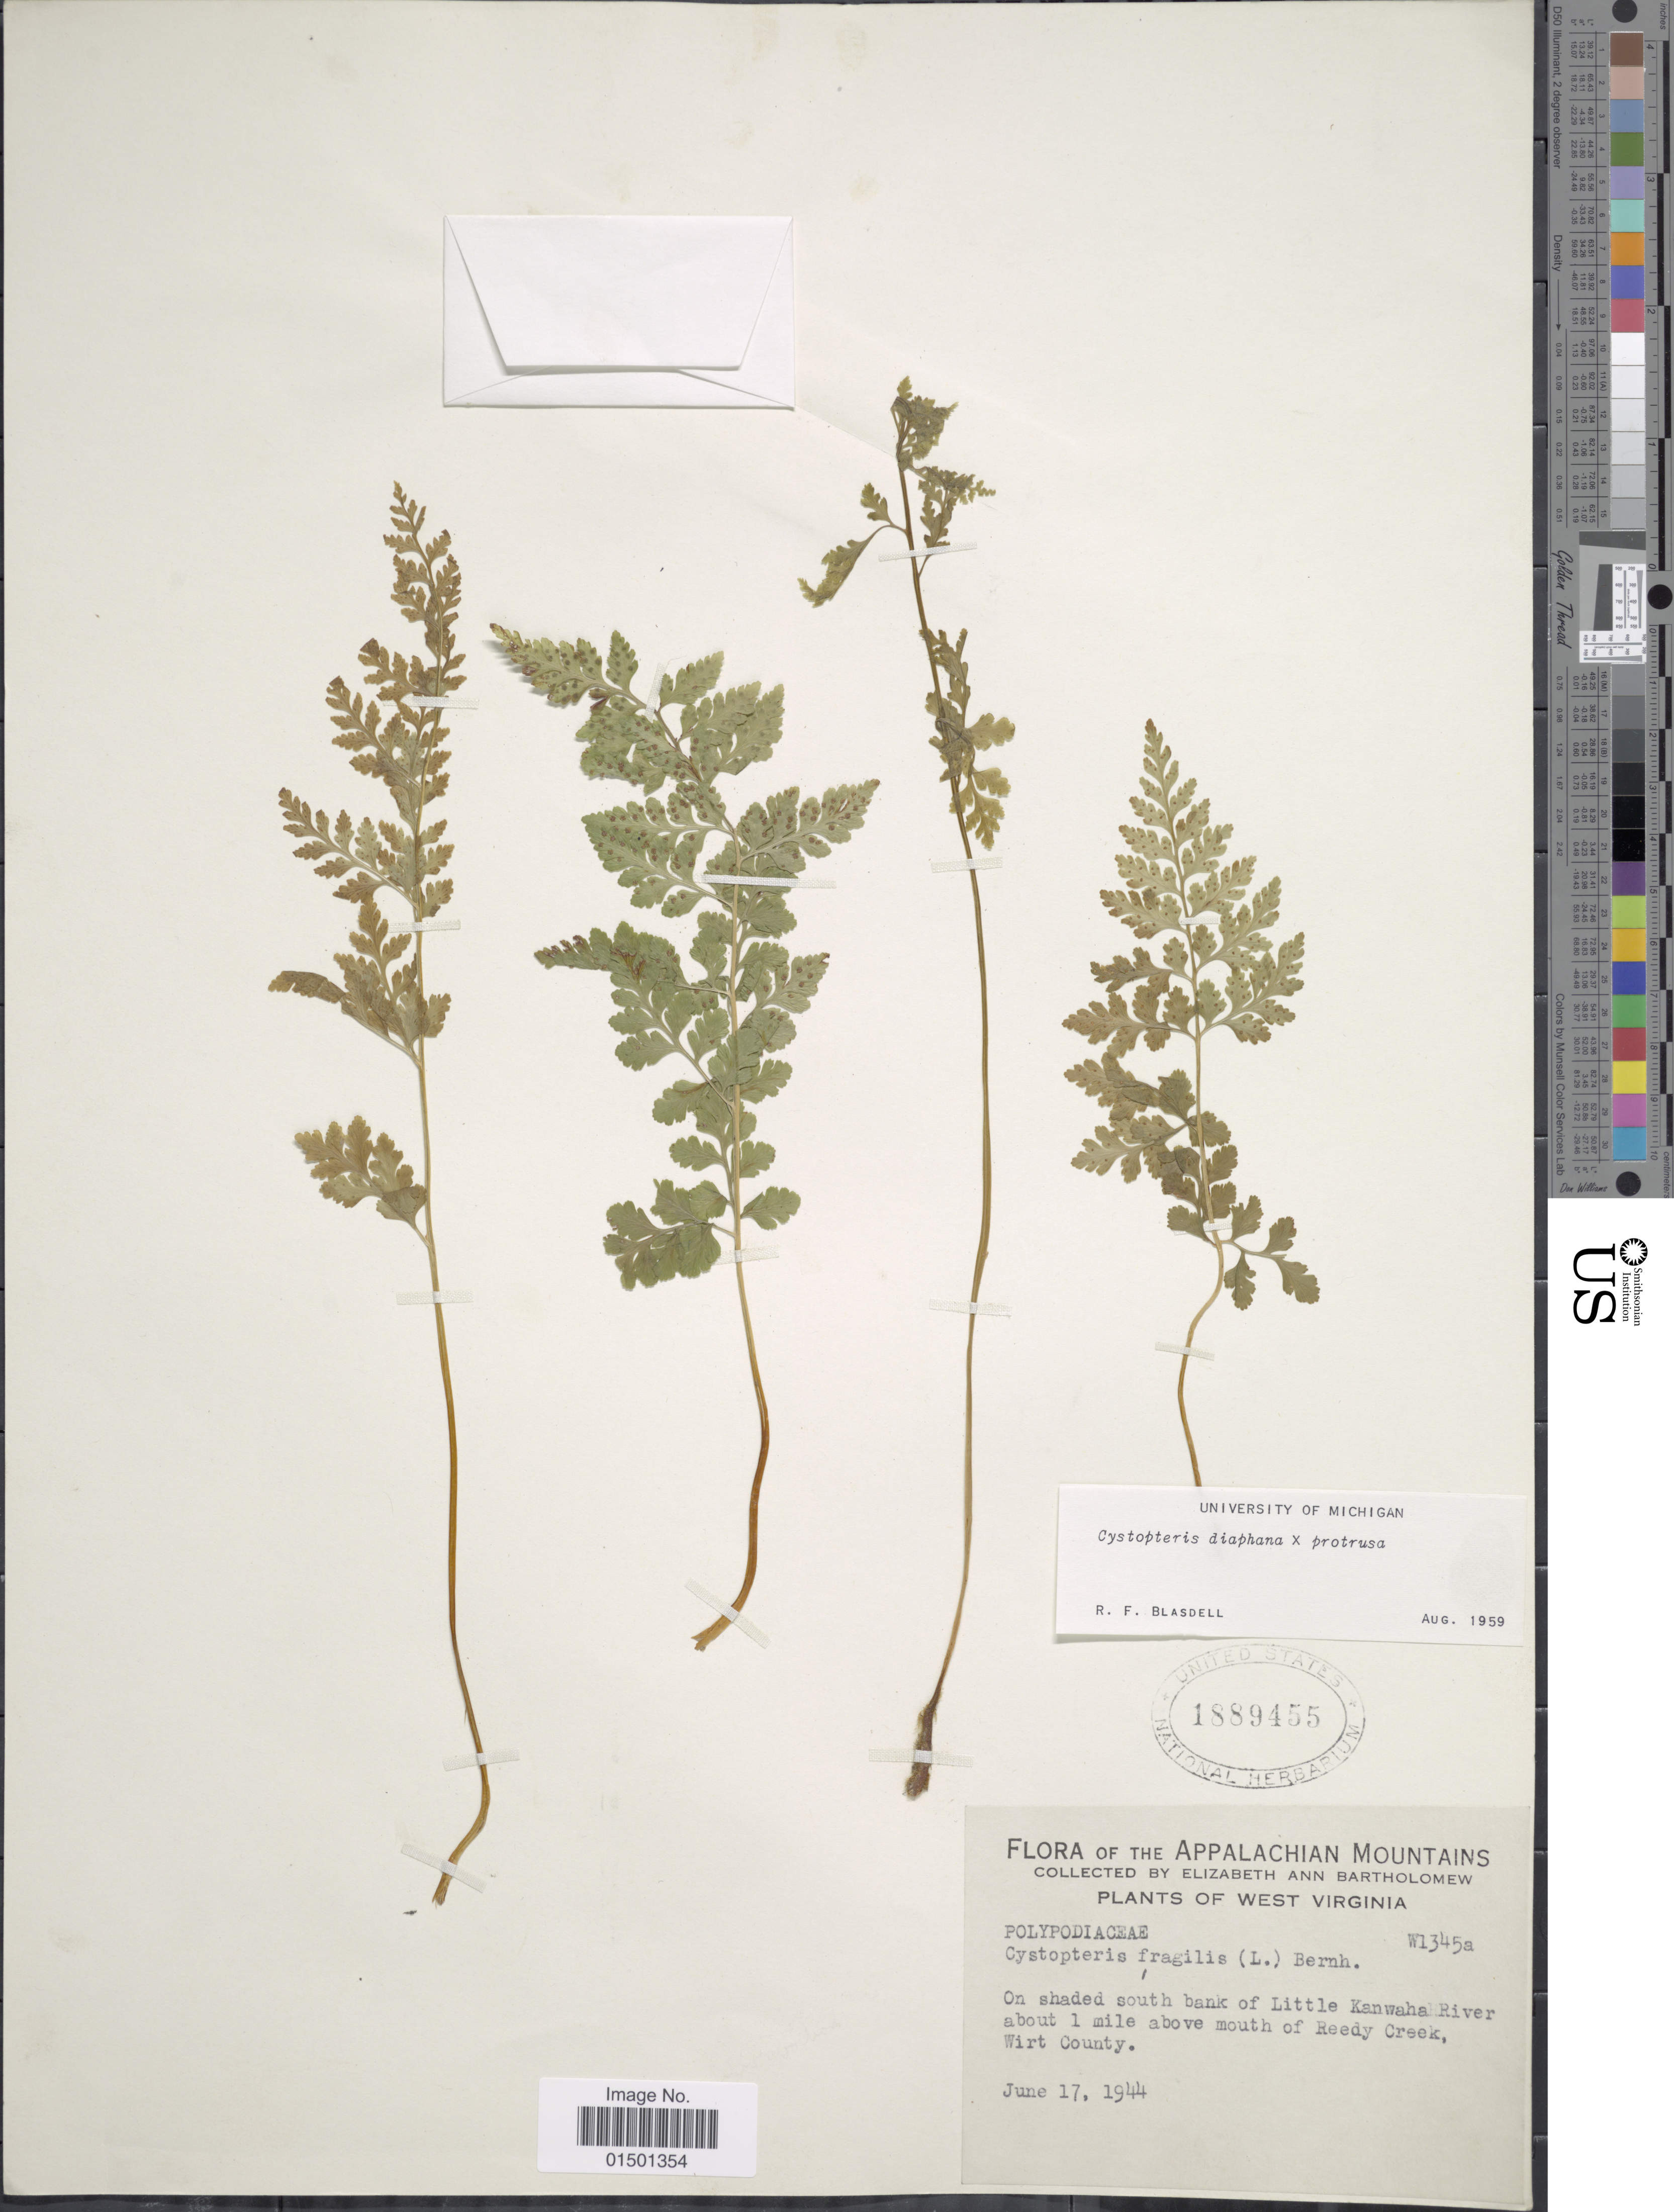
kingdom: Plantae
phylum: Tracheophyta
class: Polypodiopsida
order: Polypodiales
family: Cystopteridaceae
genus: Cystopteris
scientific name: Cystopteris diaphana x C. protrusa (Weath.) Blasdell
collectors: E. Bartholomew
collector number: W1345a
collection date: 1944-06-17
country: United States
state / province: West Virginia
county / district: Wirt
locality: Appalachian mountains, On shaded south bank of Little Kanwaha River about 1 mile above mouth of Reedy Creek, Wirt County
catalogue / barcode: US 1889455